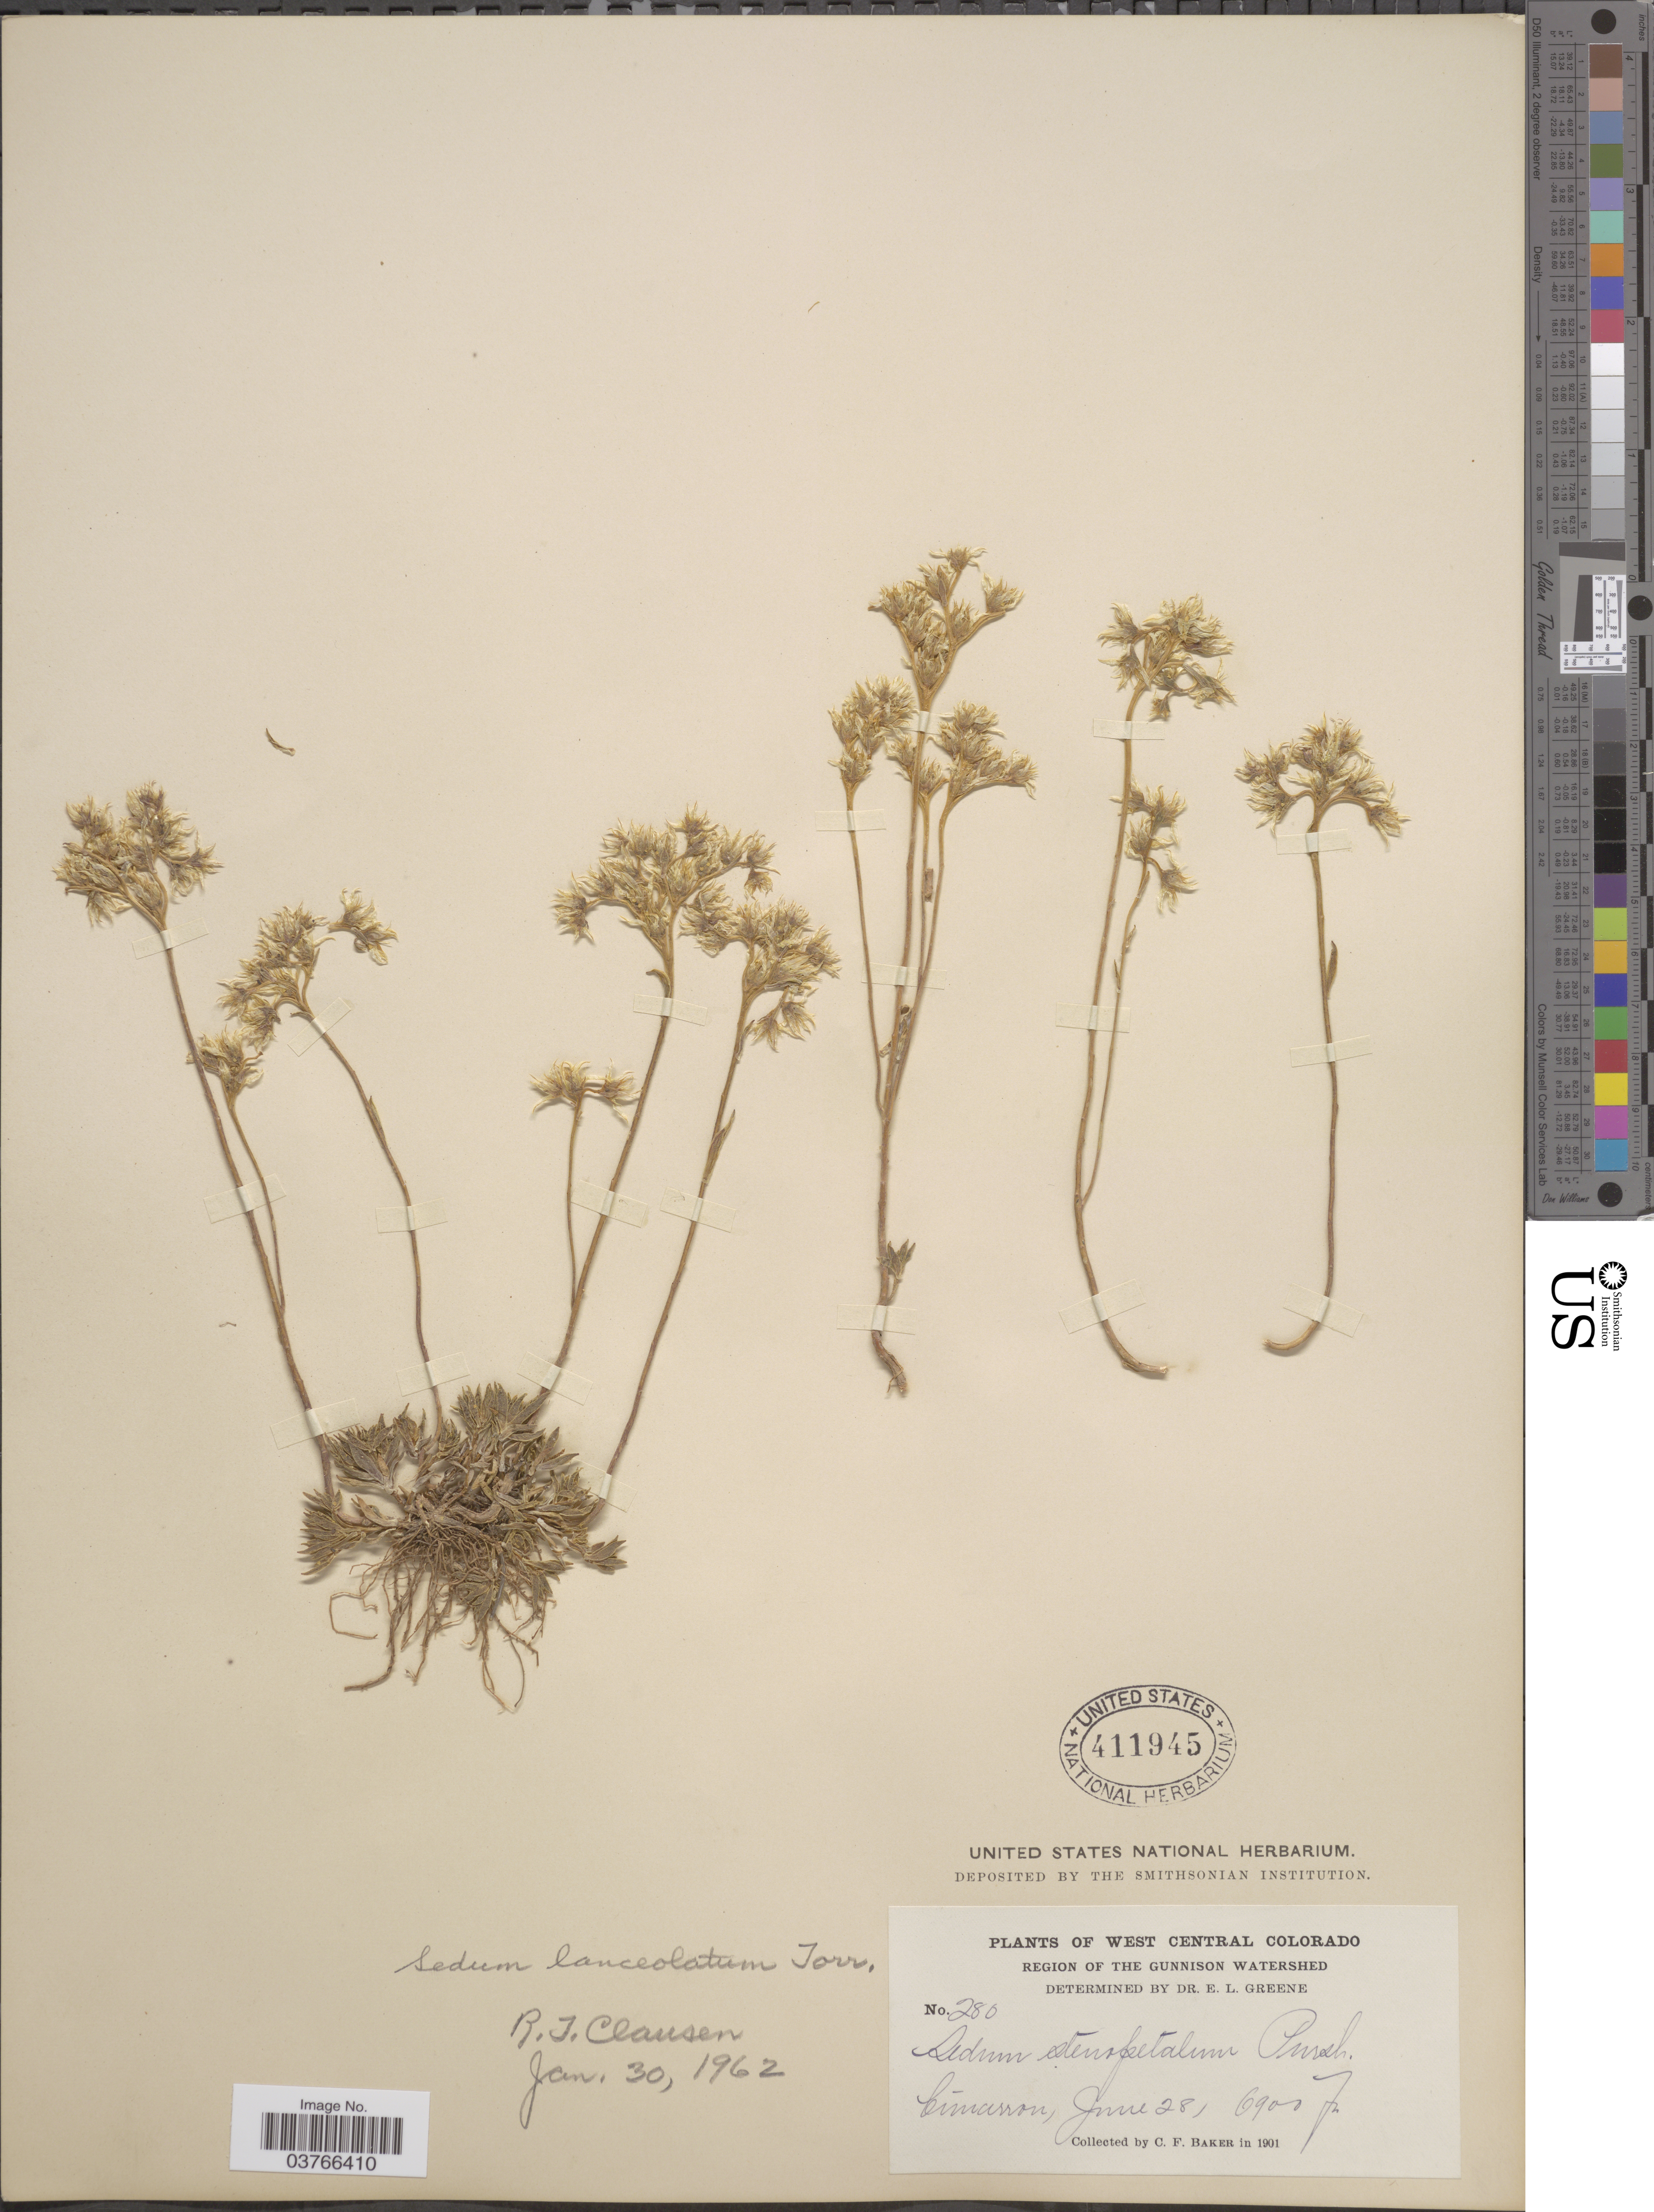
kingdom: Plantae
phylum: Tracheophyta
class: Magnoliopsida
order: Saxifragales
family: Crassulaceae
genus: Sedum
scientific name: Sedum lanceolatum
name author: Torr.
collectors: C. F. Baker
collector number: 280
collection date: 1901-06-28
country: United States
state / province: Colorado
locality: West Central Colorado. The Gunnison Watershed. Cimarron.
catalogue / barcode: US 411945